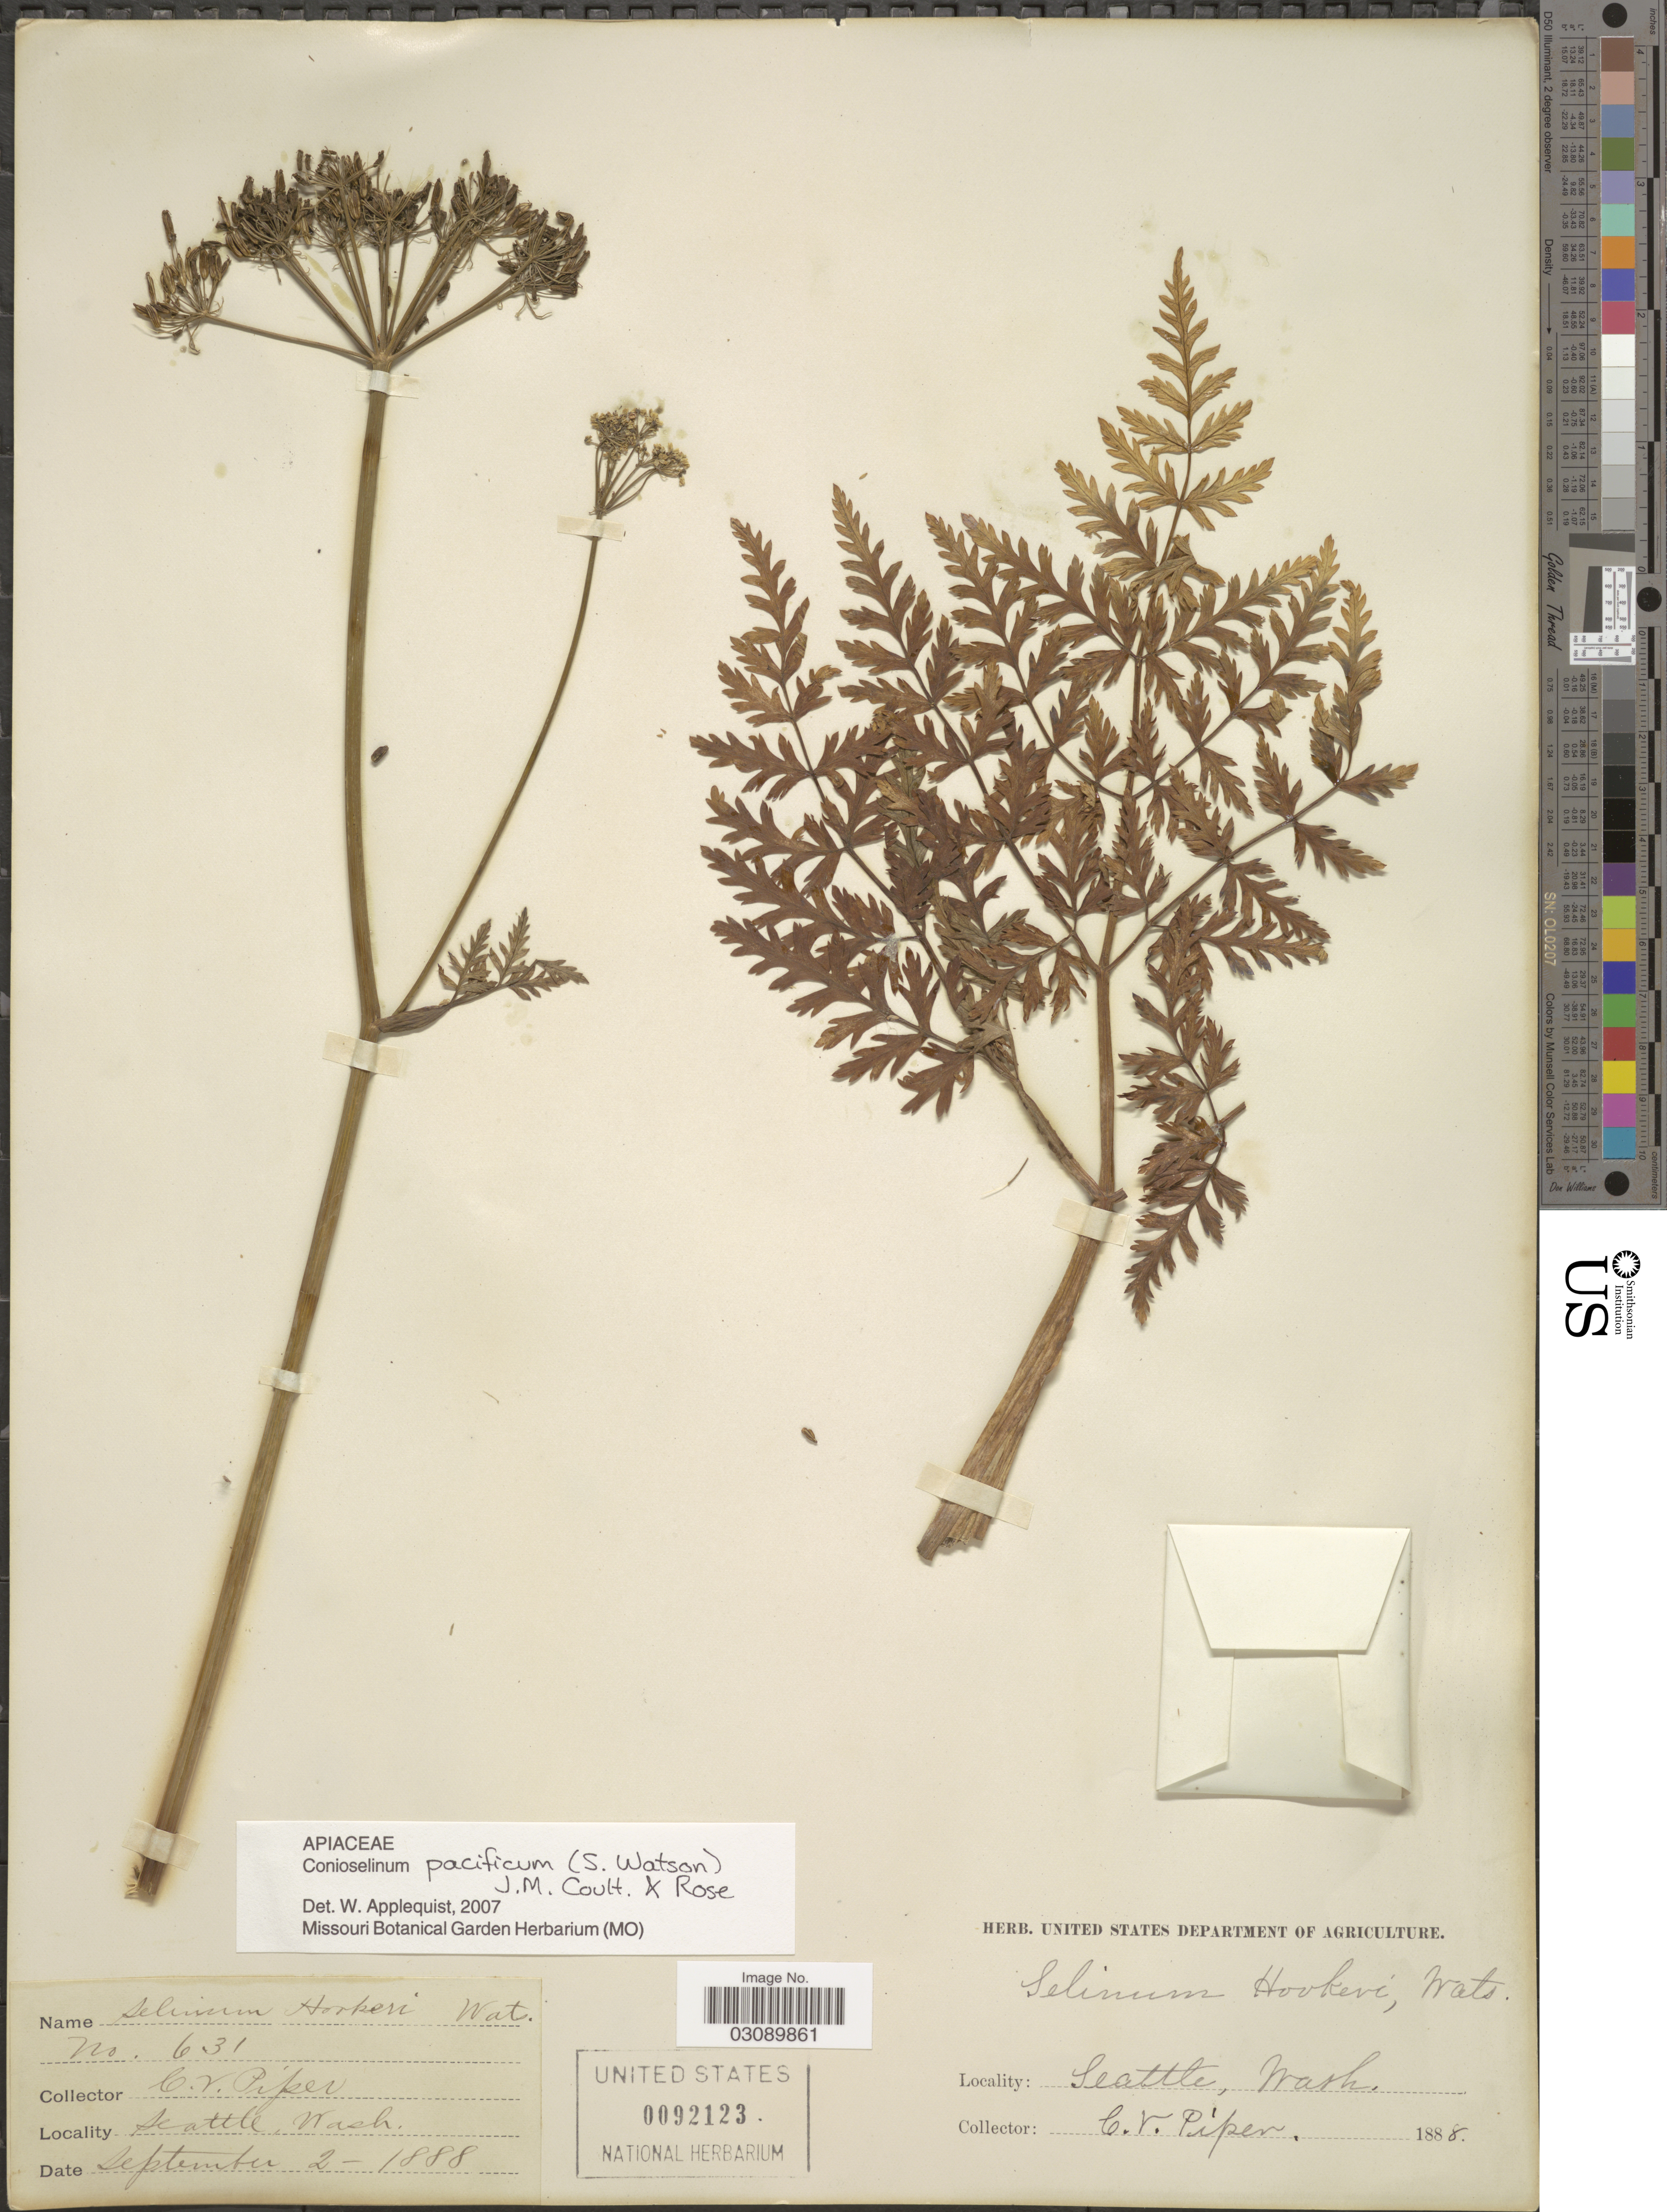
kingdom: Plantae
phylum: Tracheophyta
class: Magnoliopsida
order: Apiales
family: Apiaceae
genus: Conioselinum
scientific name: Conioselinum pacificum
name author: (S. Watson) J.M. Coult. & Rose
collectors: C. V. Piper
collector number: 631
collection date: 1888-09-02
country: United States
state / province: Washington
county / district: King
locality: Seattle.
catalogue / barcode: US 92123